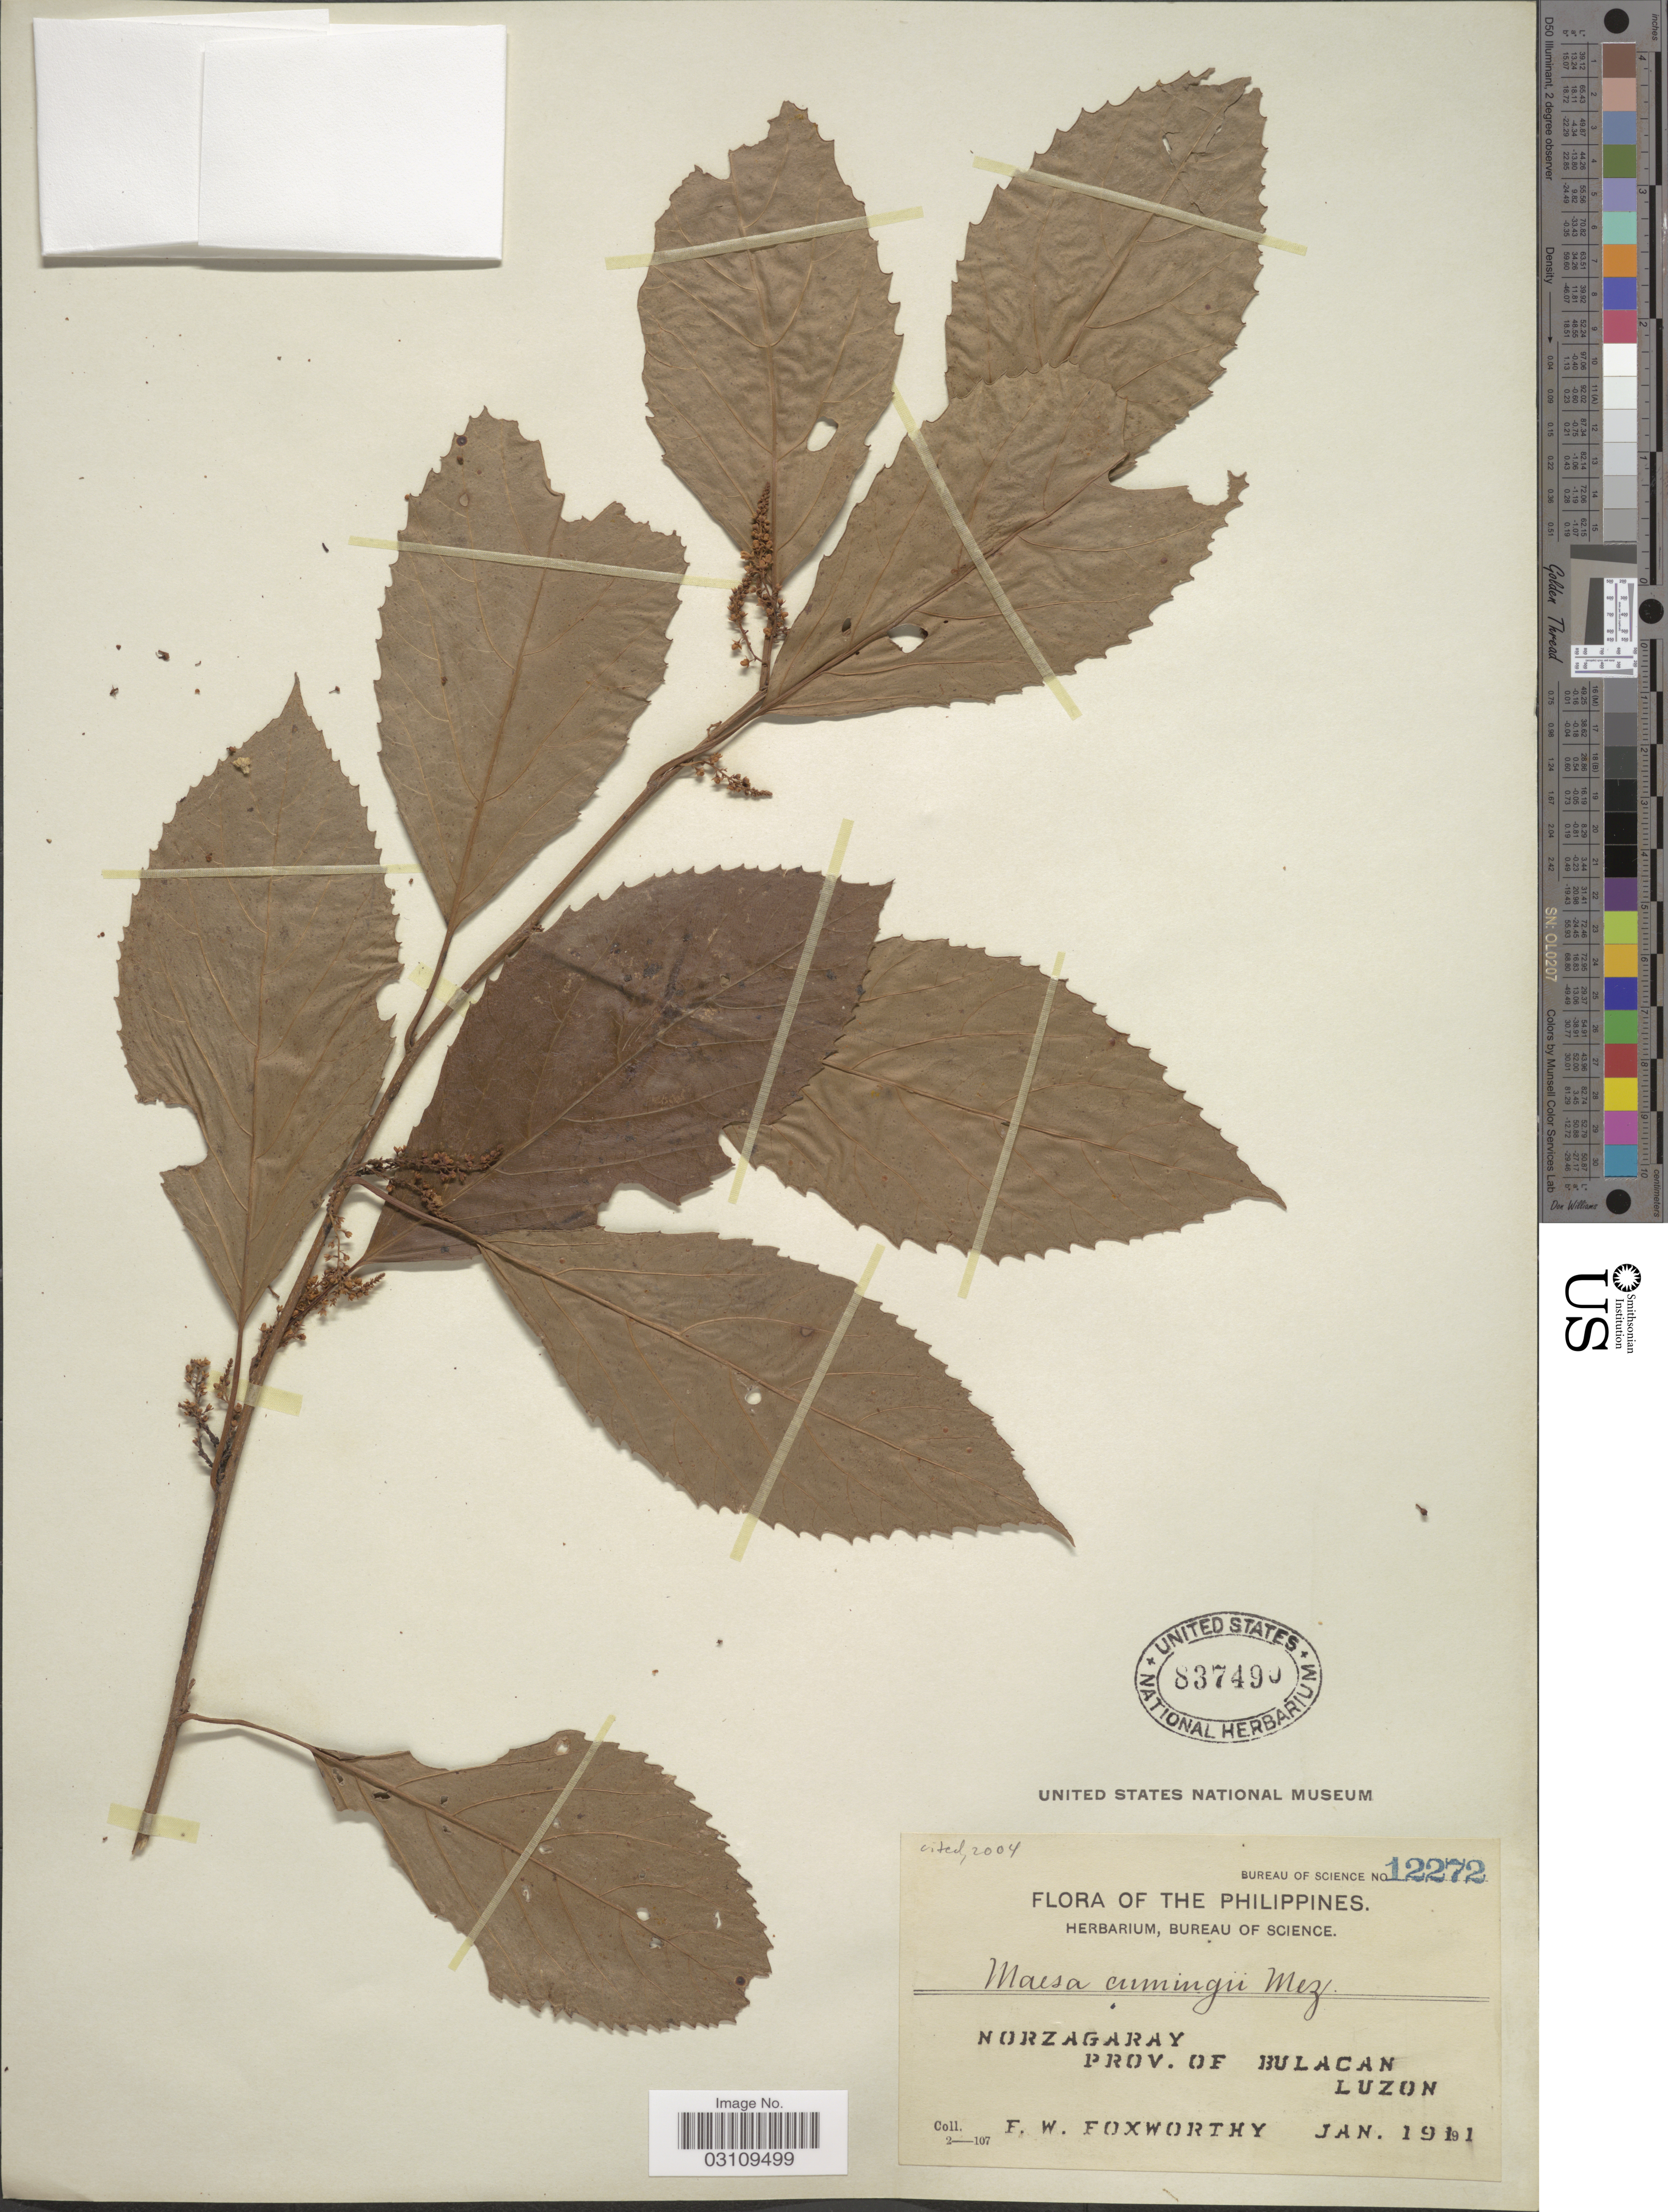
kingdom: Plantae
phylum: Tracheophyta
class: Magnoliopsida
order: Ericales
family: Primulaceae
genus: Maesa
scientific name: Maesa cumingii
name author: Mez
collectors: F. W. Foxworthy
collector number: Bureau of Sciene 12272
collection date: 1911-01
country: Philippines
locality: Norzagaray, Prov. of Bulacan, Luzon.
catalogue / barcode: US 837490